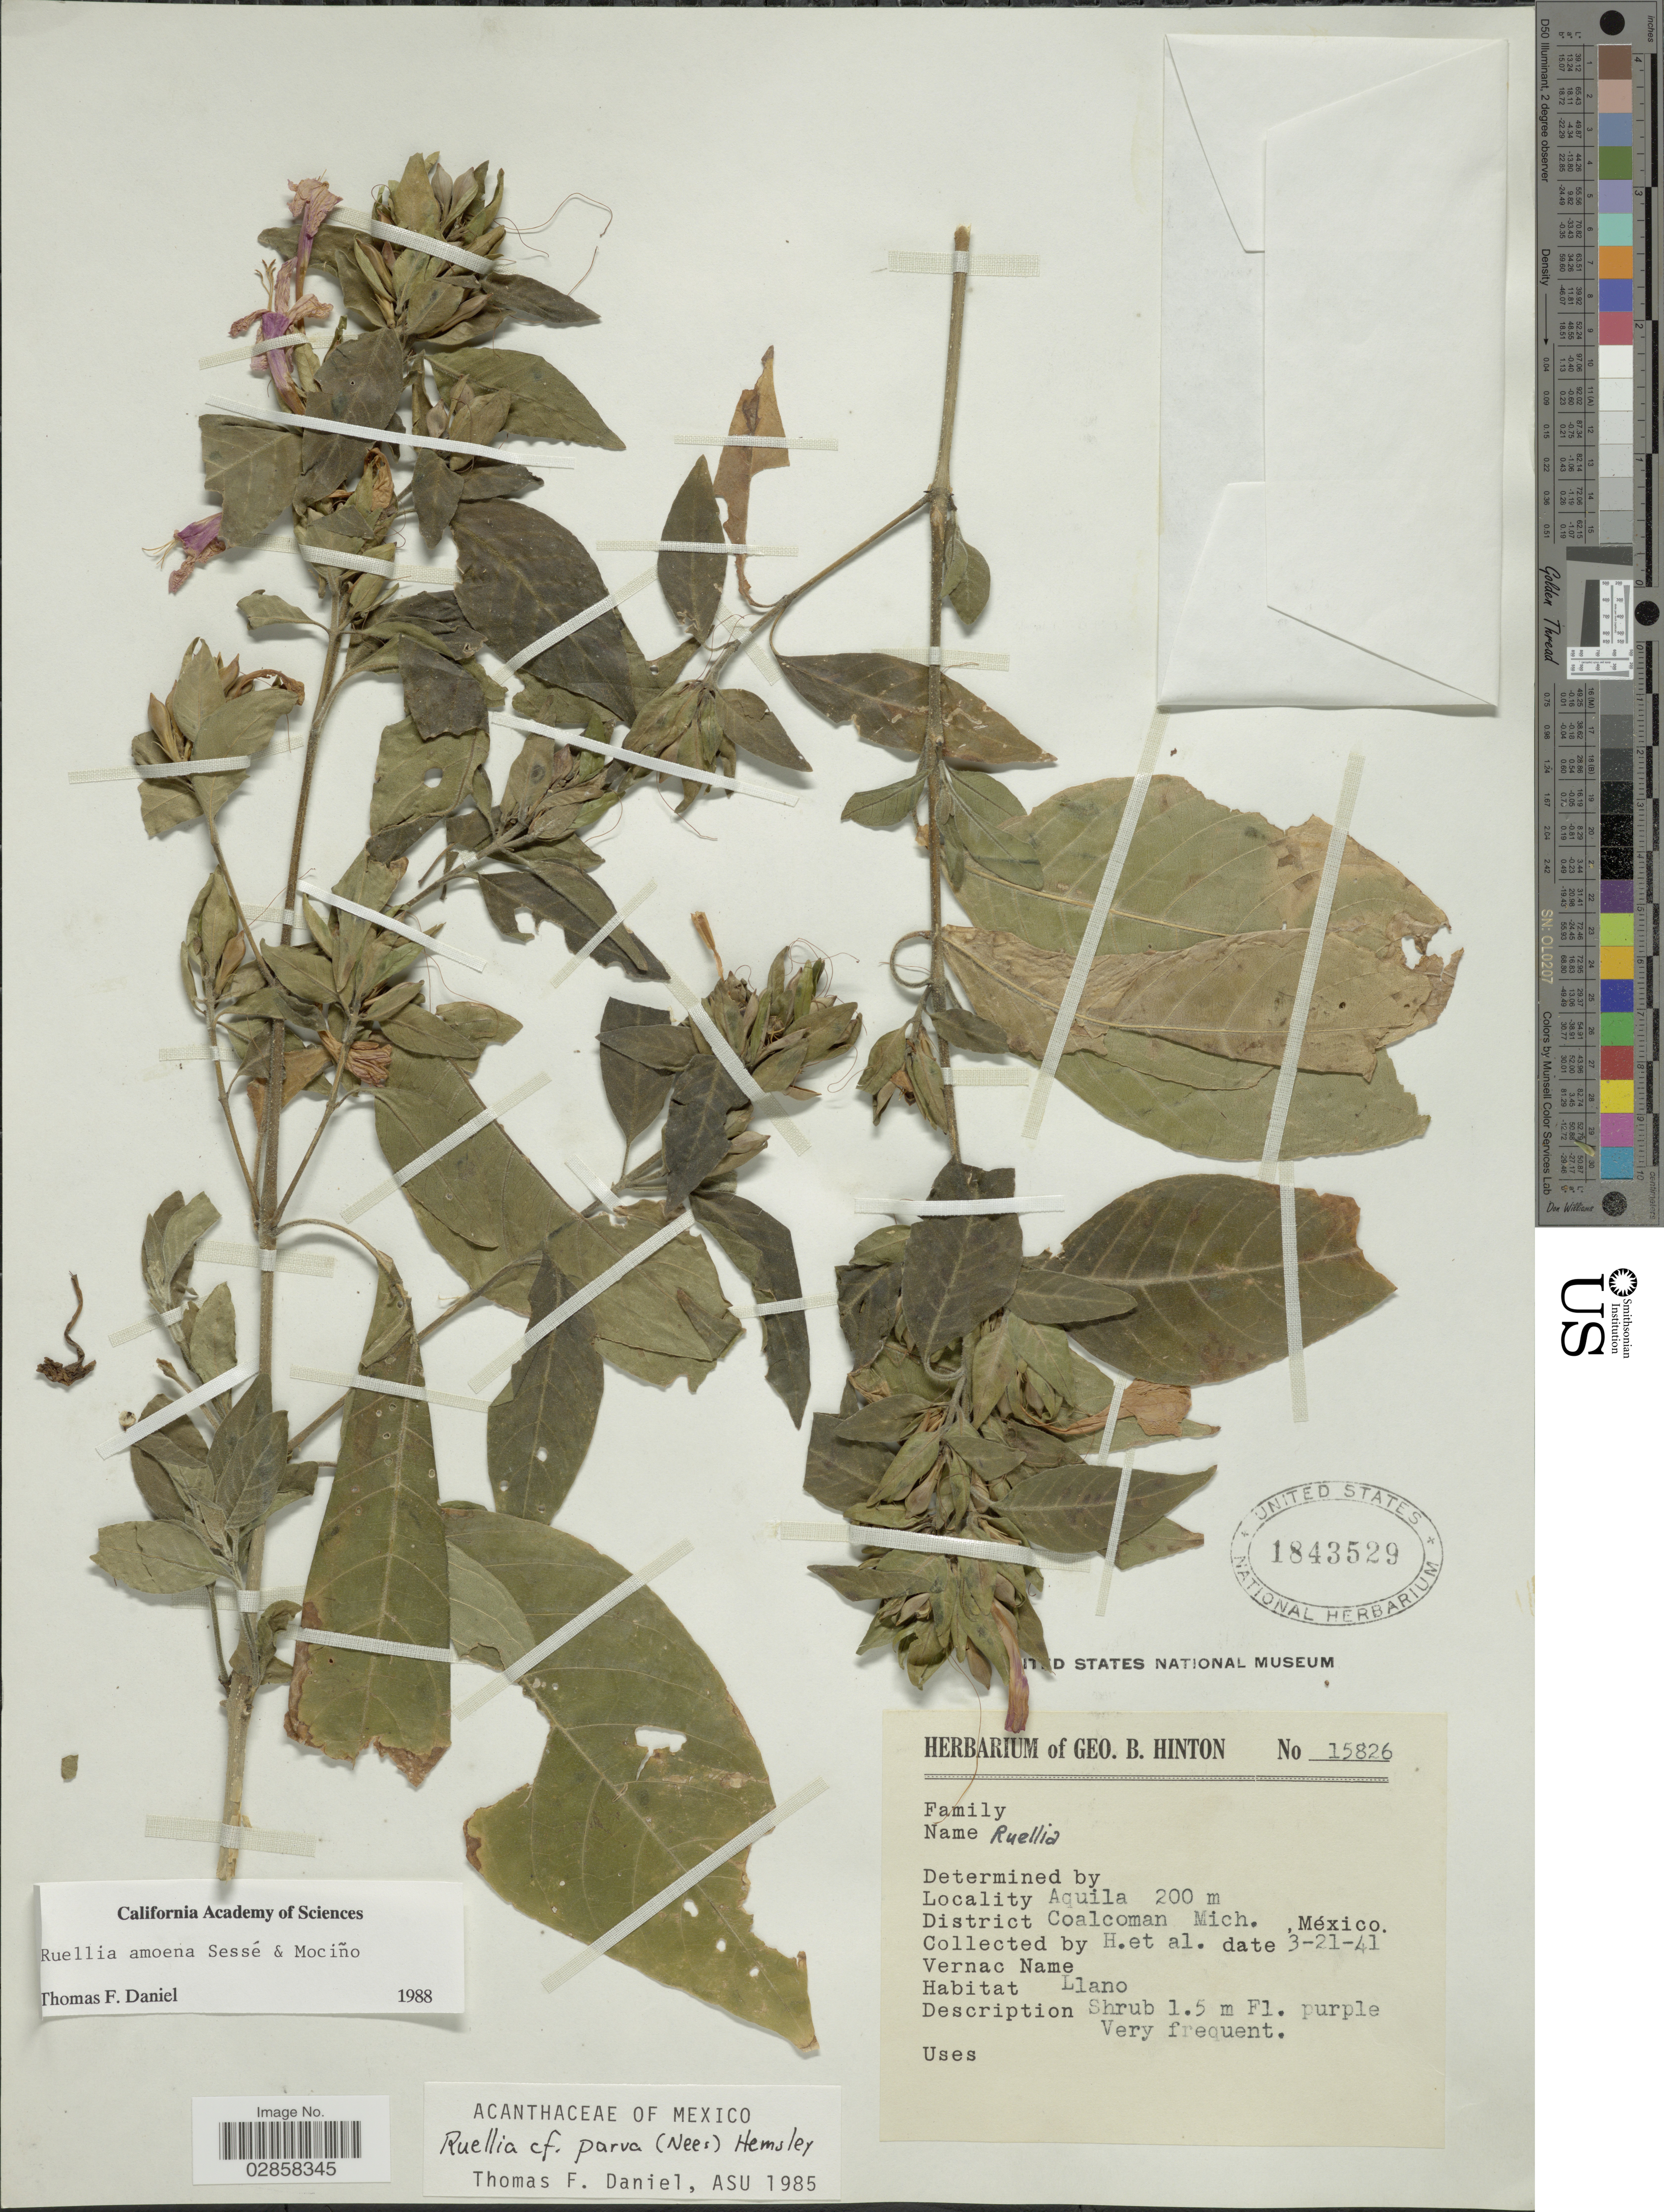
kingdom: Plantae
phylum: Tracheophyta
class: Magnoliopsida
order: Lamiales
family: Acanthaceae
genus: Ruellia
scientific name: Ruellia amoena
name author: Sessé & Moc.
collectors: G. B. Hinton & et al.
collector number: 15826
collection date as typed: Transcribed d/m/y: 21/3/41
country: Mexico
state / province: Michoacán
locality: Aquila. District Coalcoman.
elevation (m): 200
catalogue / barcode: US 1843529